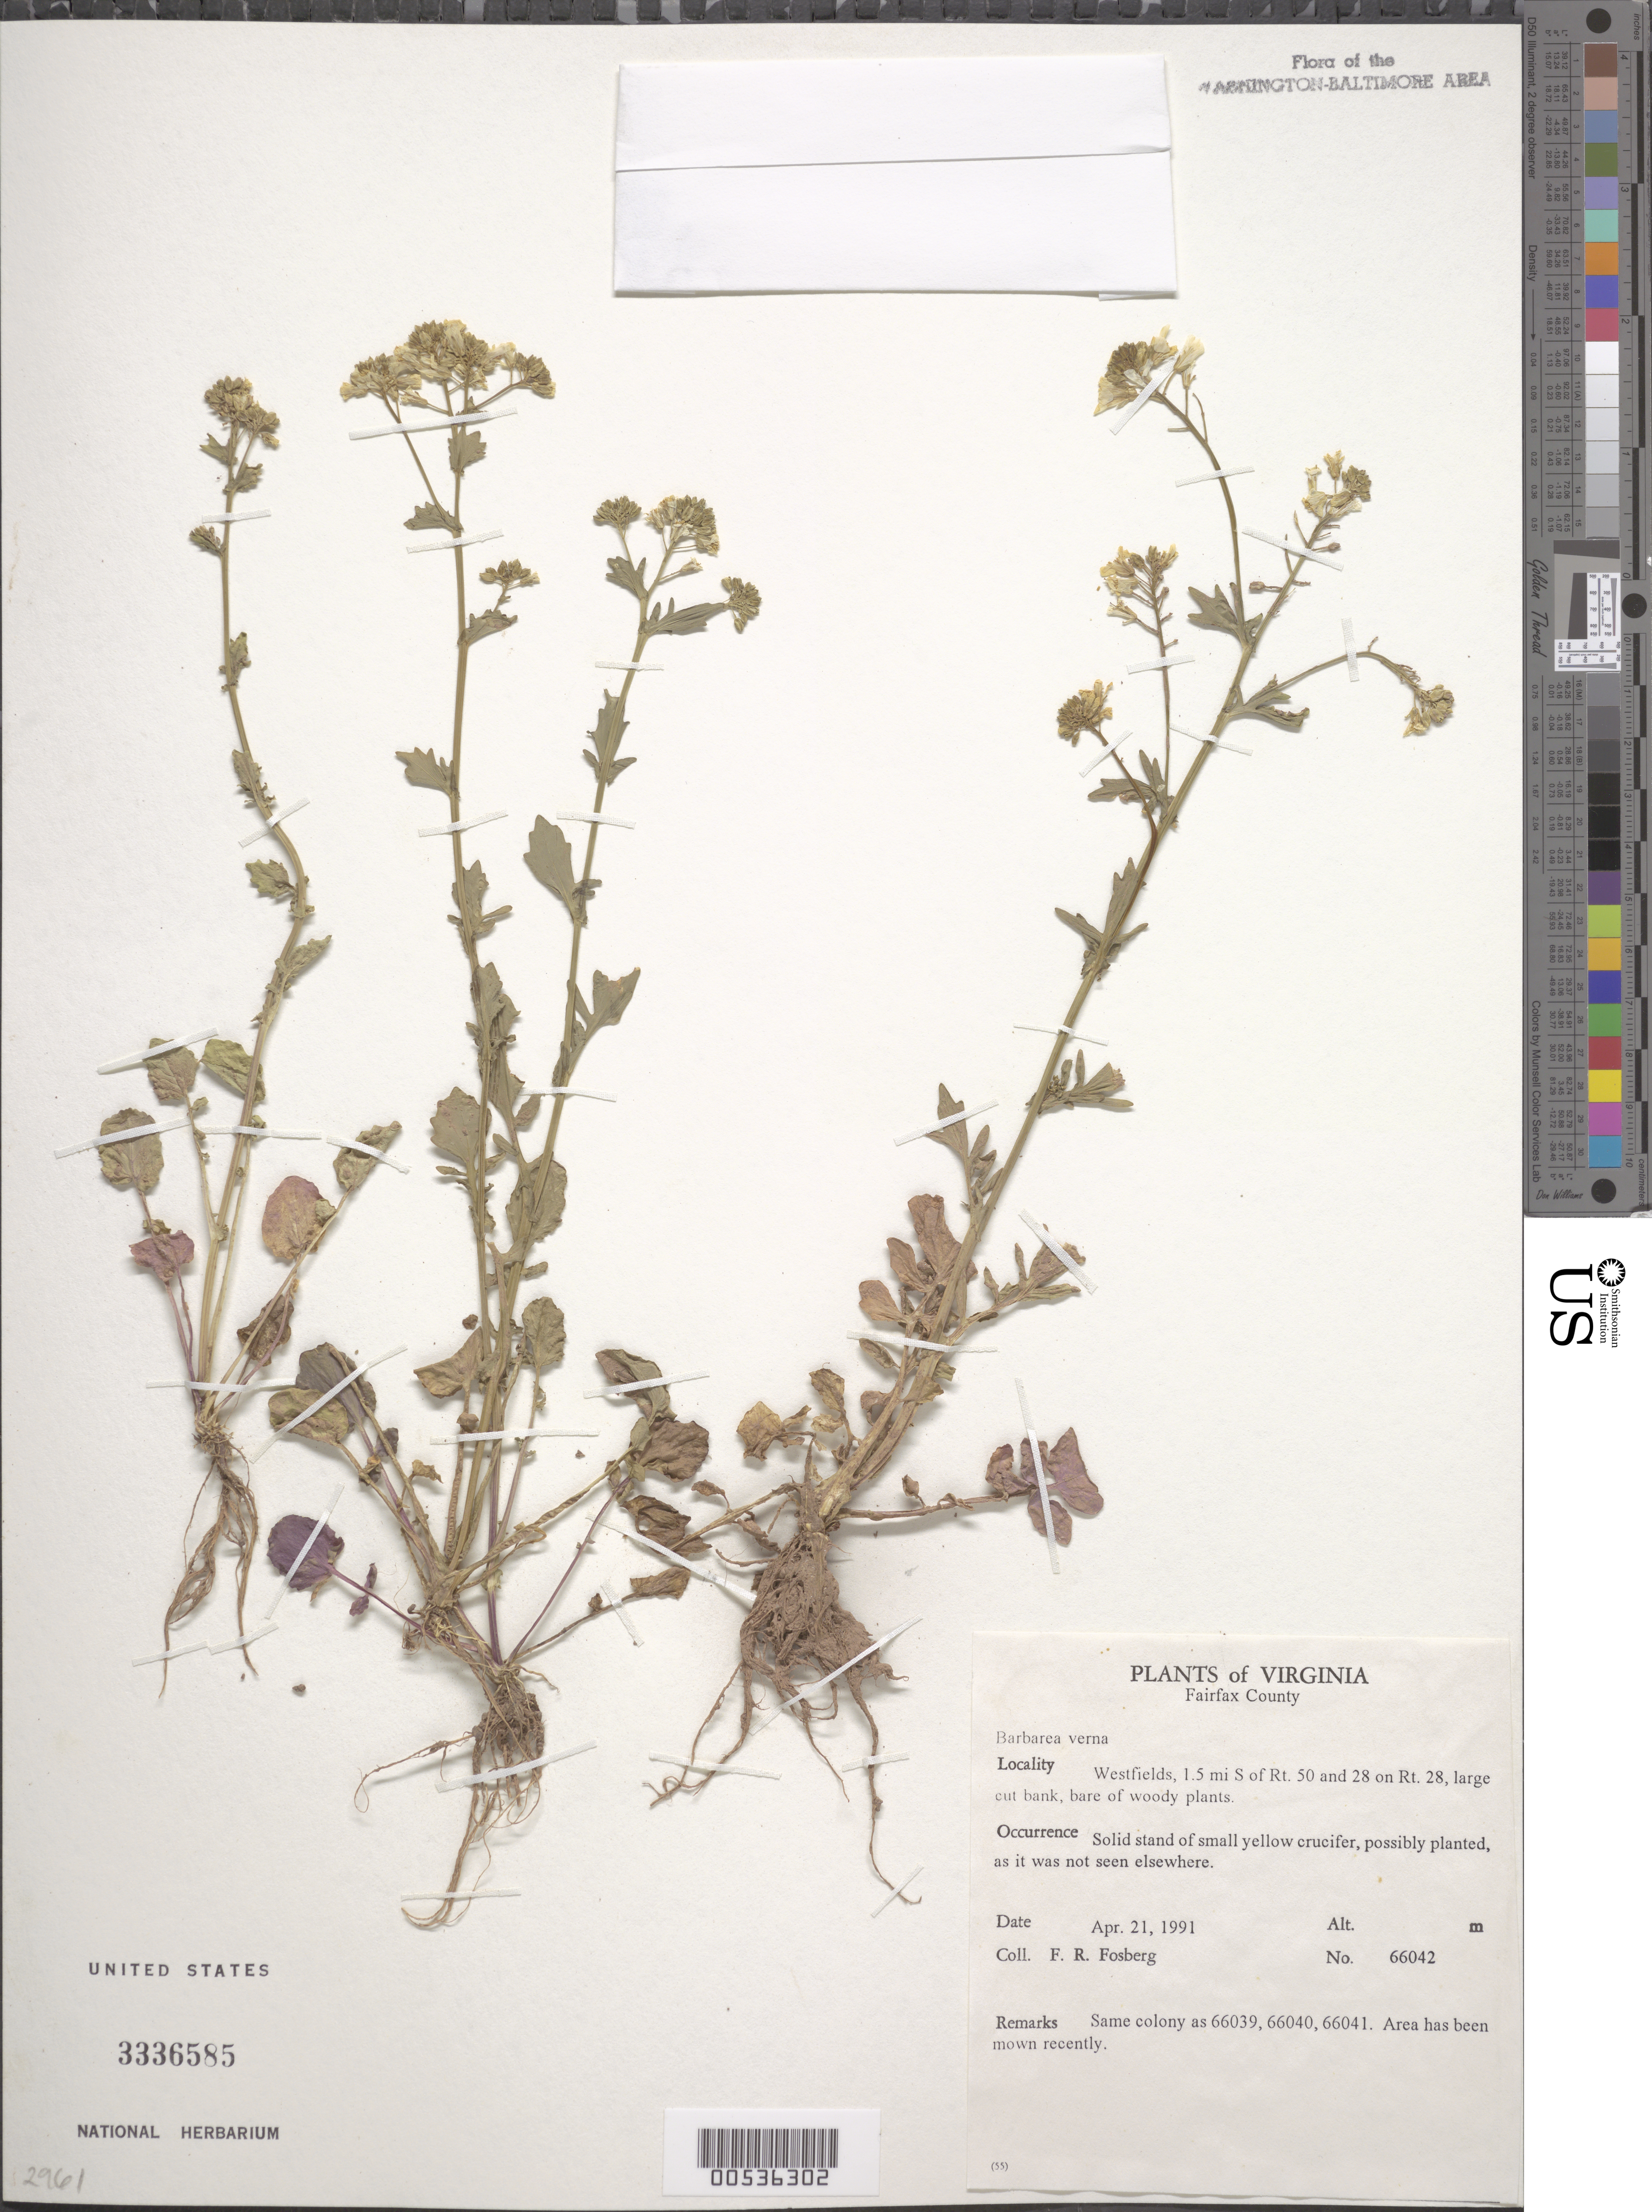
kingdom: Plantae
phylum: Tracheophyta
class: Magnoliopsida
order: Brassicales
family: Brassicaceae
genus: Barbarea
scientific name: Barbarea verna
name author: (Mill.) Asch.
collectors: F. R. Fosberg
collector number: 66042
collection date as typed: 21 Apr 1991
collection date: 1991-04-21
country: United States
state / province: Virginia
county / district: Fairfax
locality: Westfields, S of Rt. 50 and 28 on Rt. 28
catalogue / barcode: US 3336585